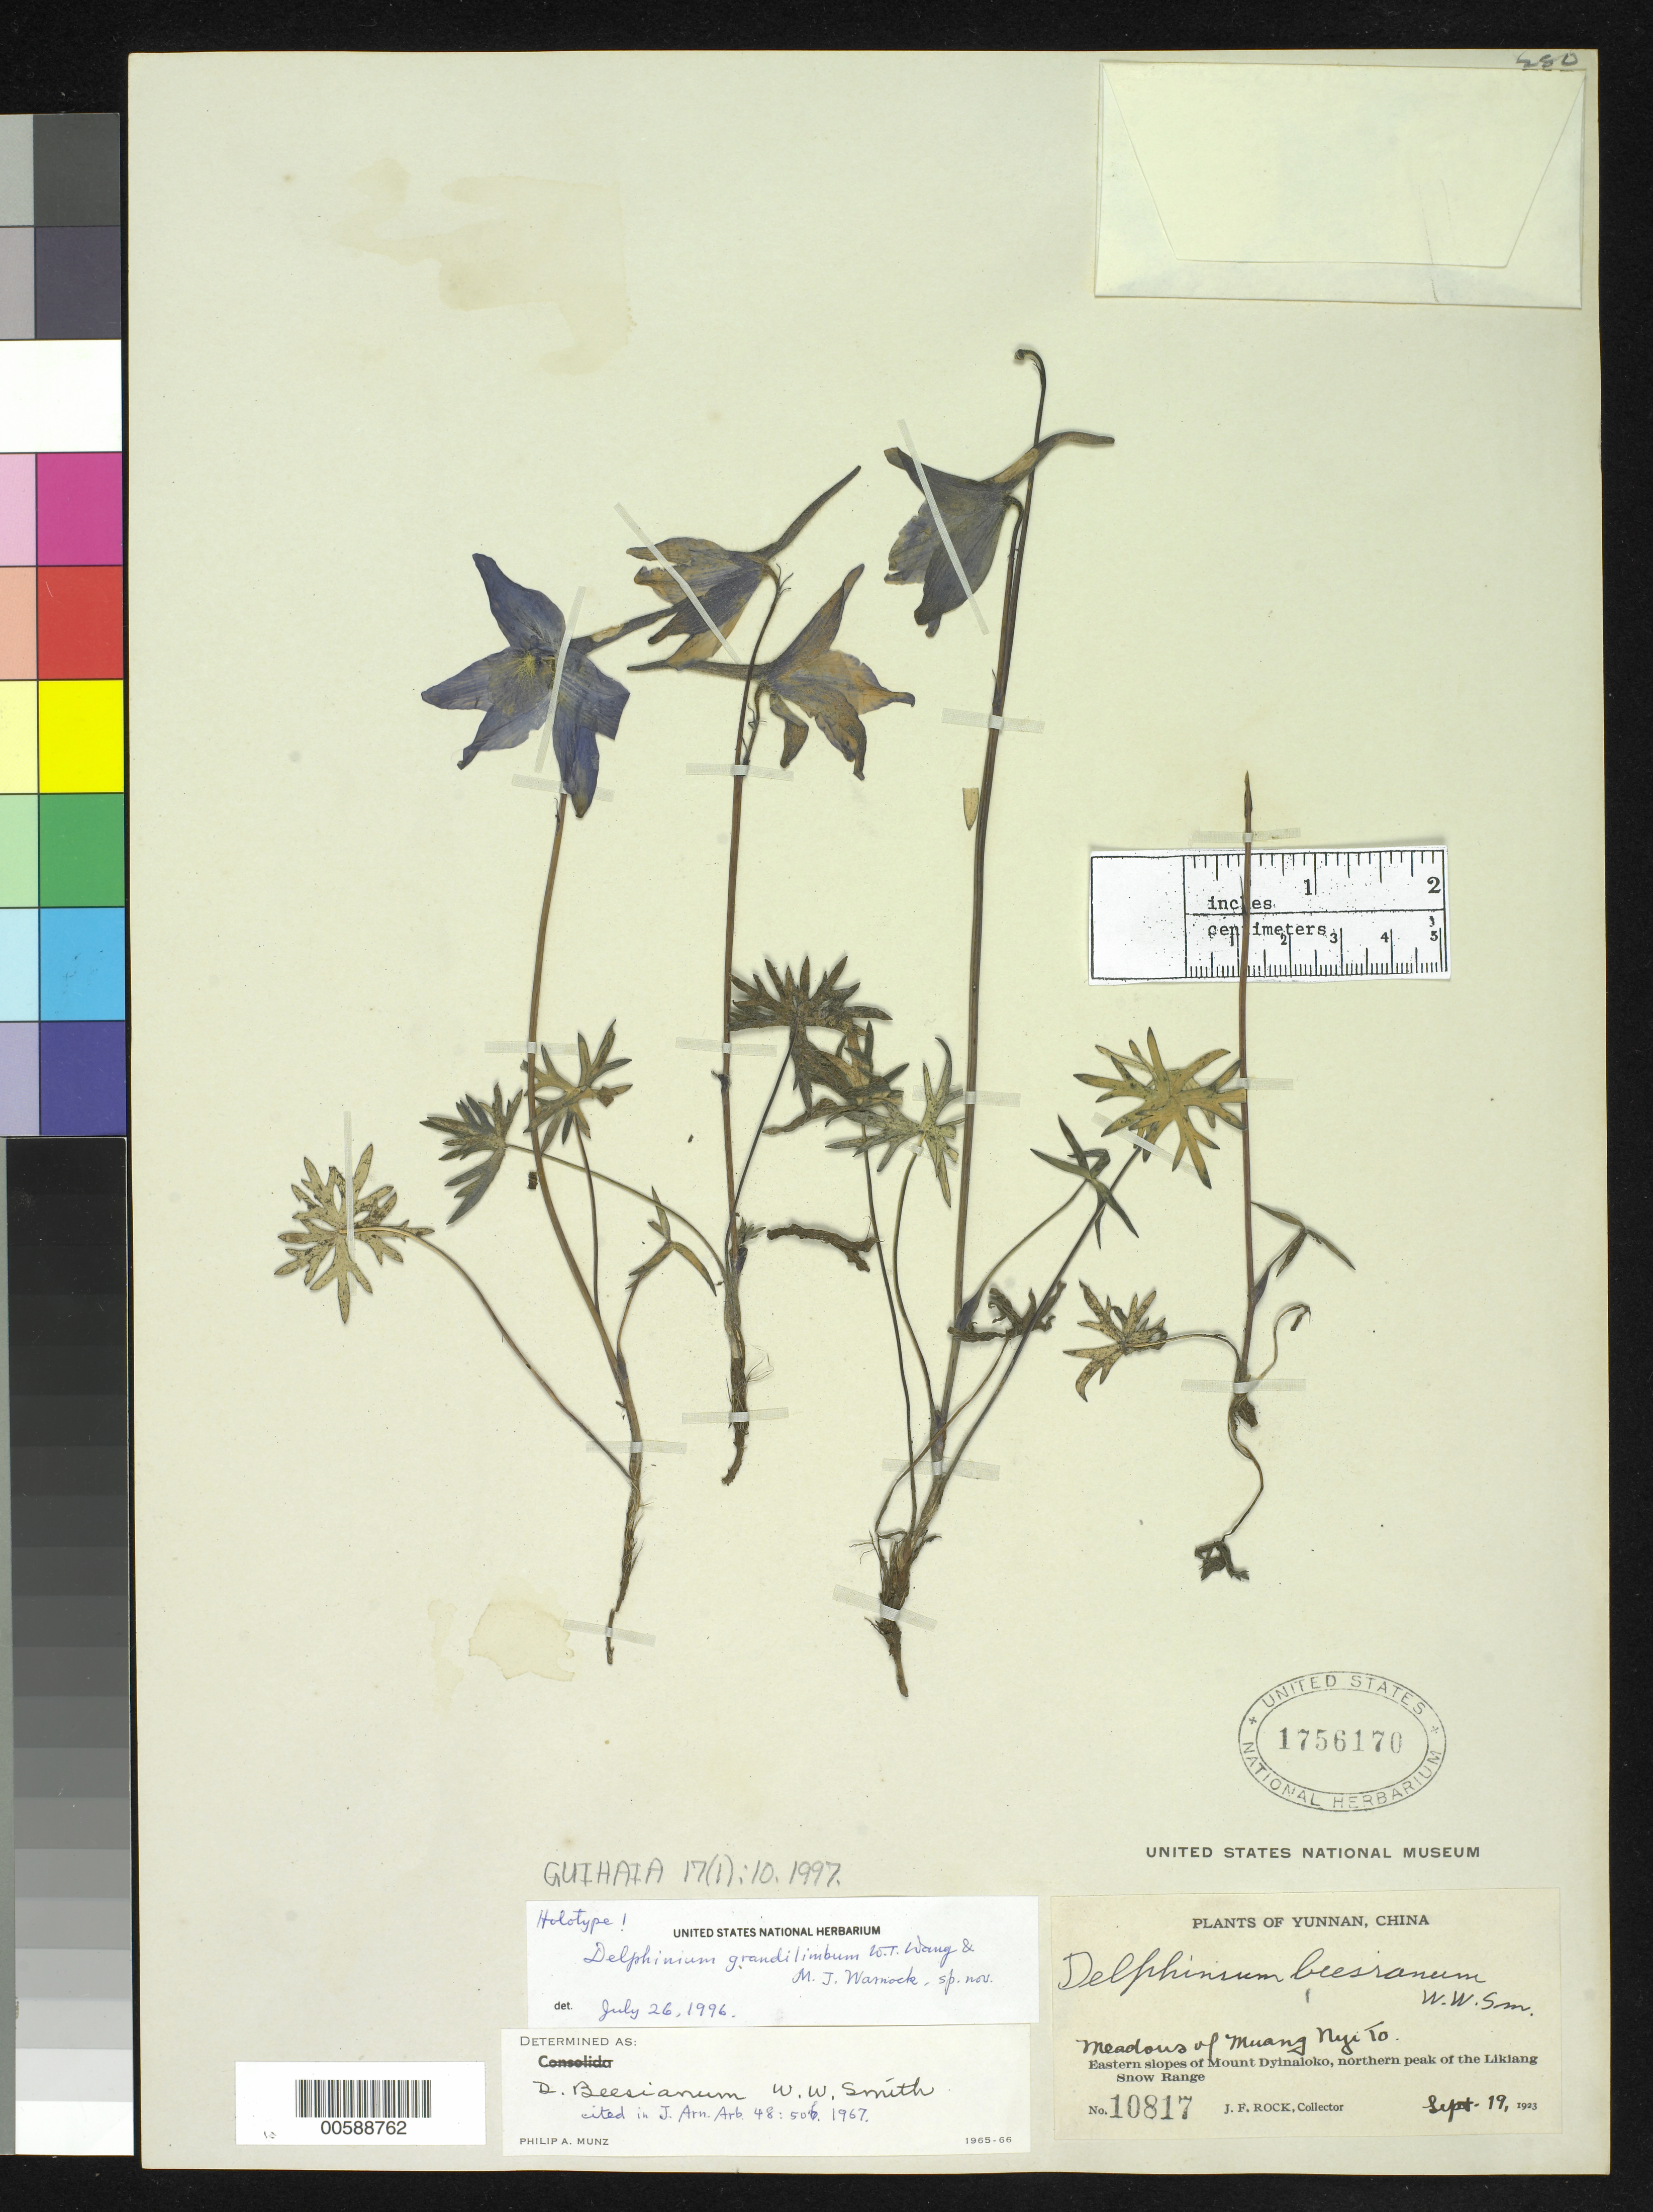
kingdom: Plantae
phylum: Tracheophyta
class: Magnoliopsida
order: Ranunculales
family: Ranunculaceae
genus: Delphinium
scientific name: Delphinium grandilimbum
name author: W.T. Wang & M.J. Warnock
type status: Holotype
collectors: J. F. Rock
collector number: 10817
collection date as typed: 19 Sep 1923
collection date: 1923-09-19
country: China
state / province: Yunnan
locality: Meadows of Muang Nyi to, eastern slopes of Mount Dyinaloko, northern peak of Likiang snow range.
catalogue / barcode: US 1756170